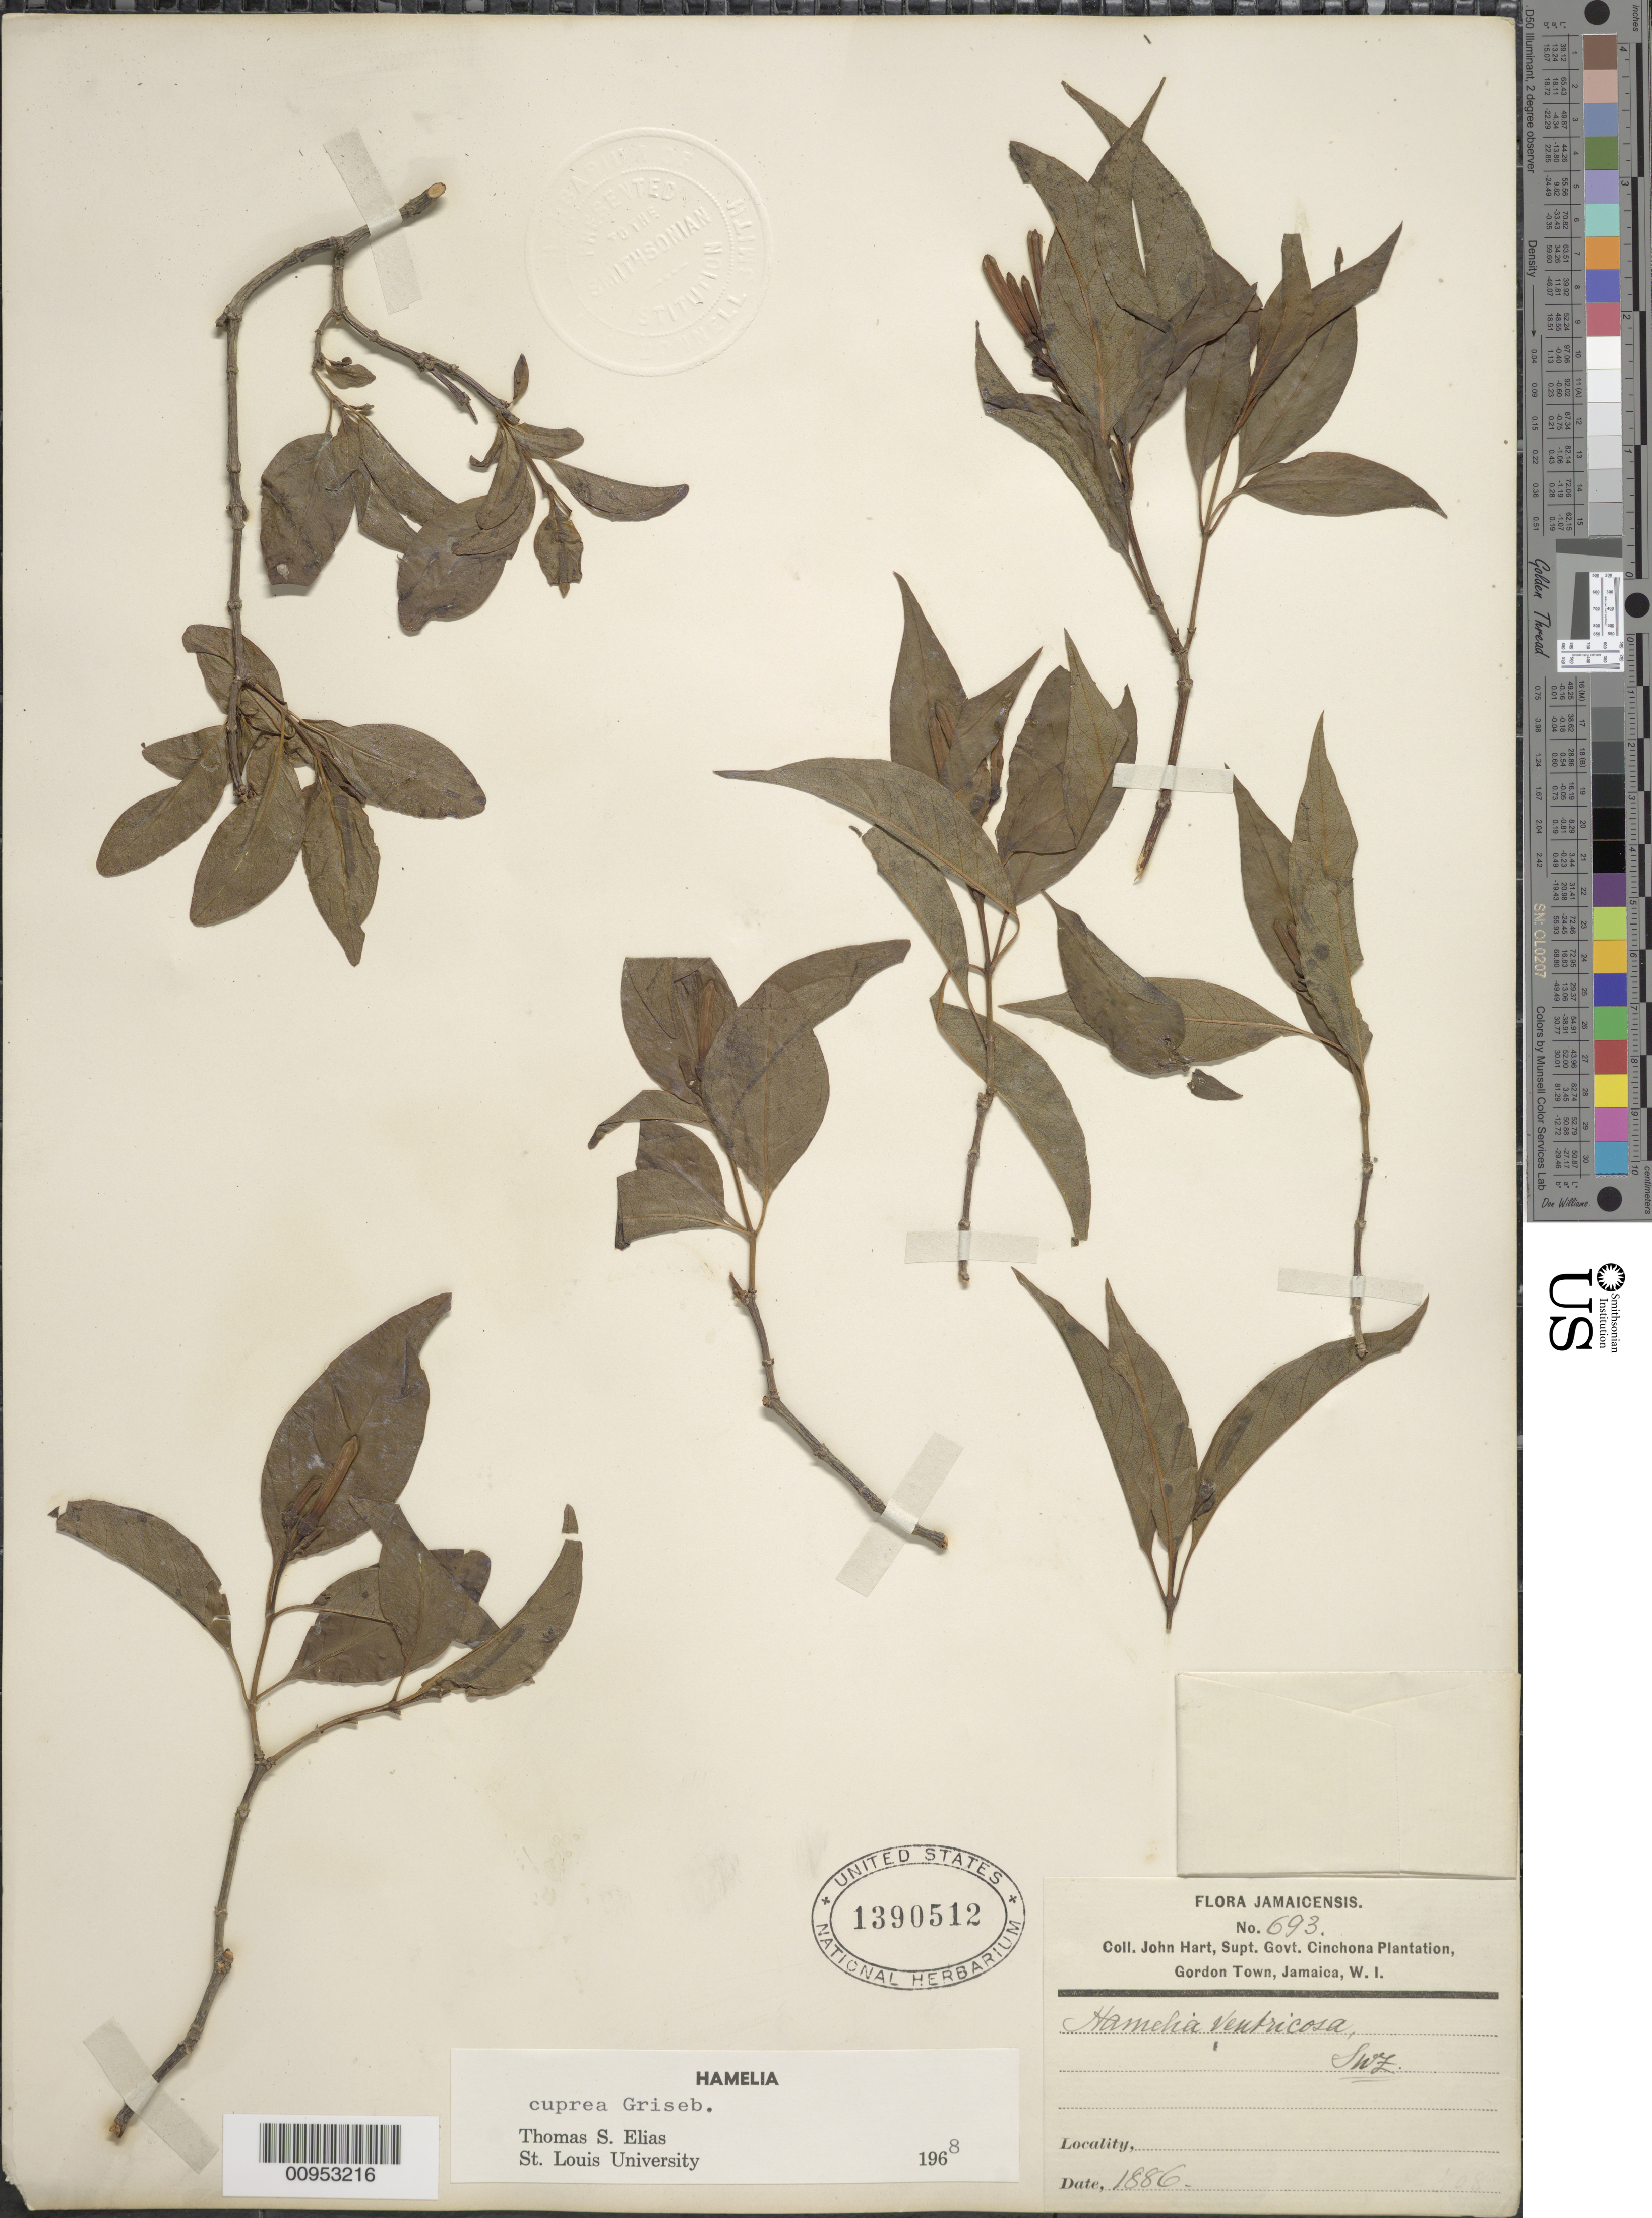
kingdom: Plantae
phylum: Tracheophyta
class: Magnoliopsida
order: Gentianales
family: Rubiaceae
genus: Hamelia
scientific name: Hamelia cuprea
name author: Griseb.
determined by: Elias, T. S.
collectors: J. Hart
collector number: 693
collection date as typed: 1886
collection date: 1886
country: Jamaica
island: Jamaica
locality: Gordon Town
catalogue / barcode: US 1390512